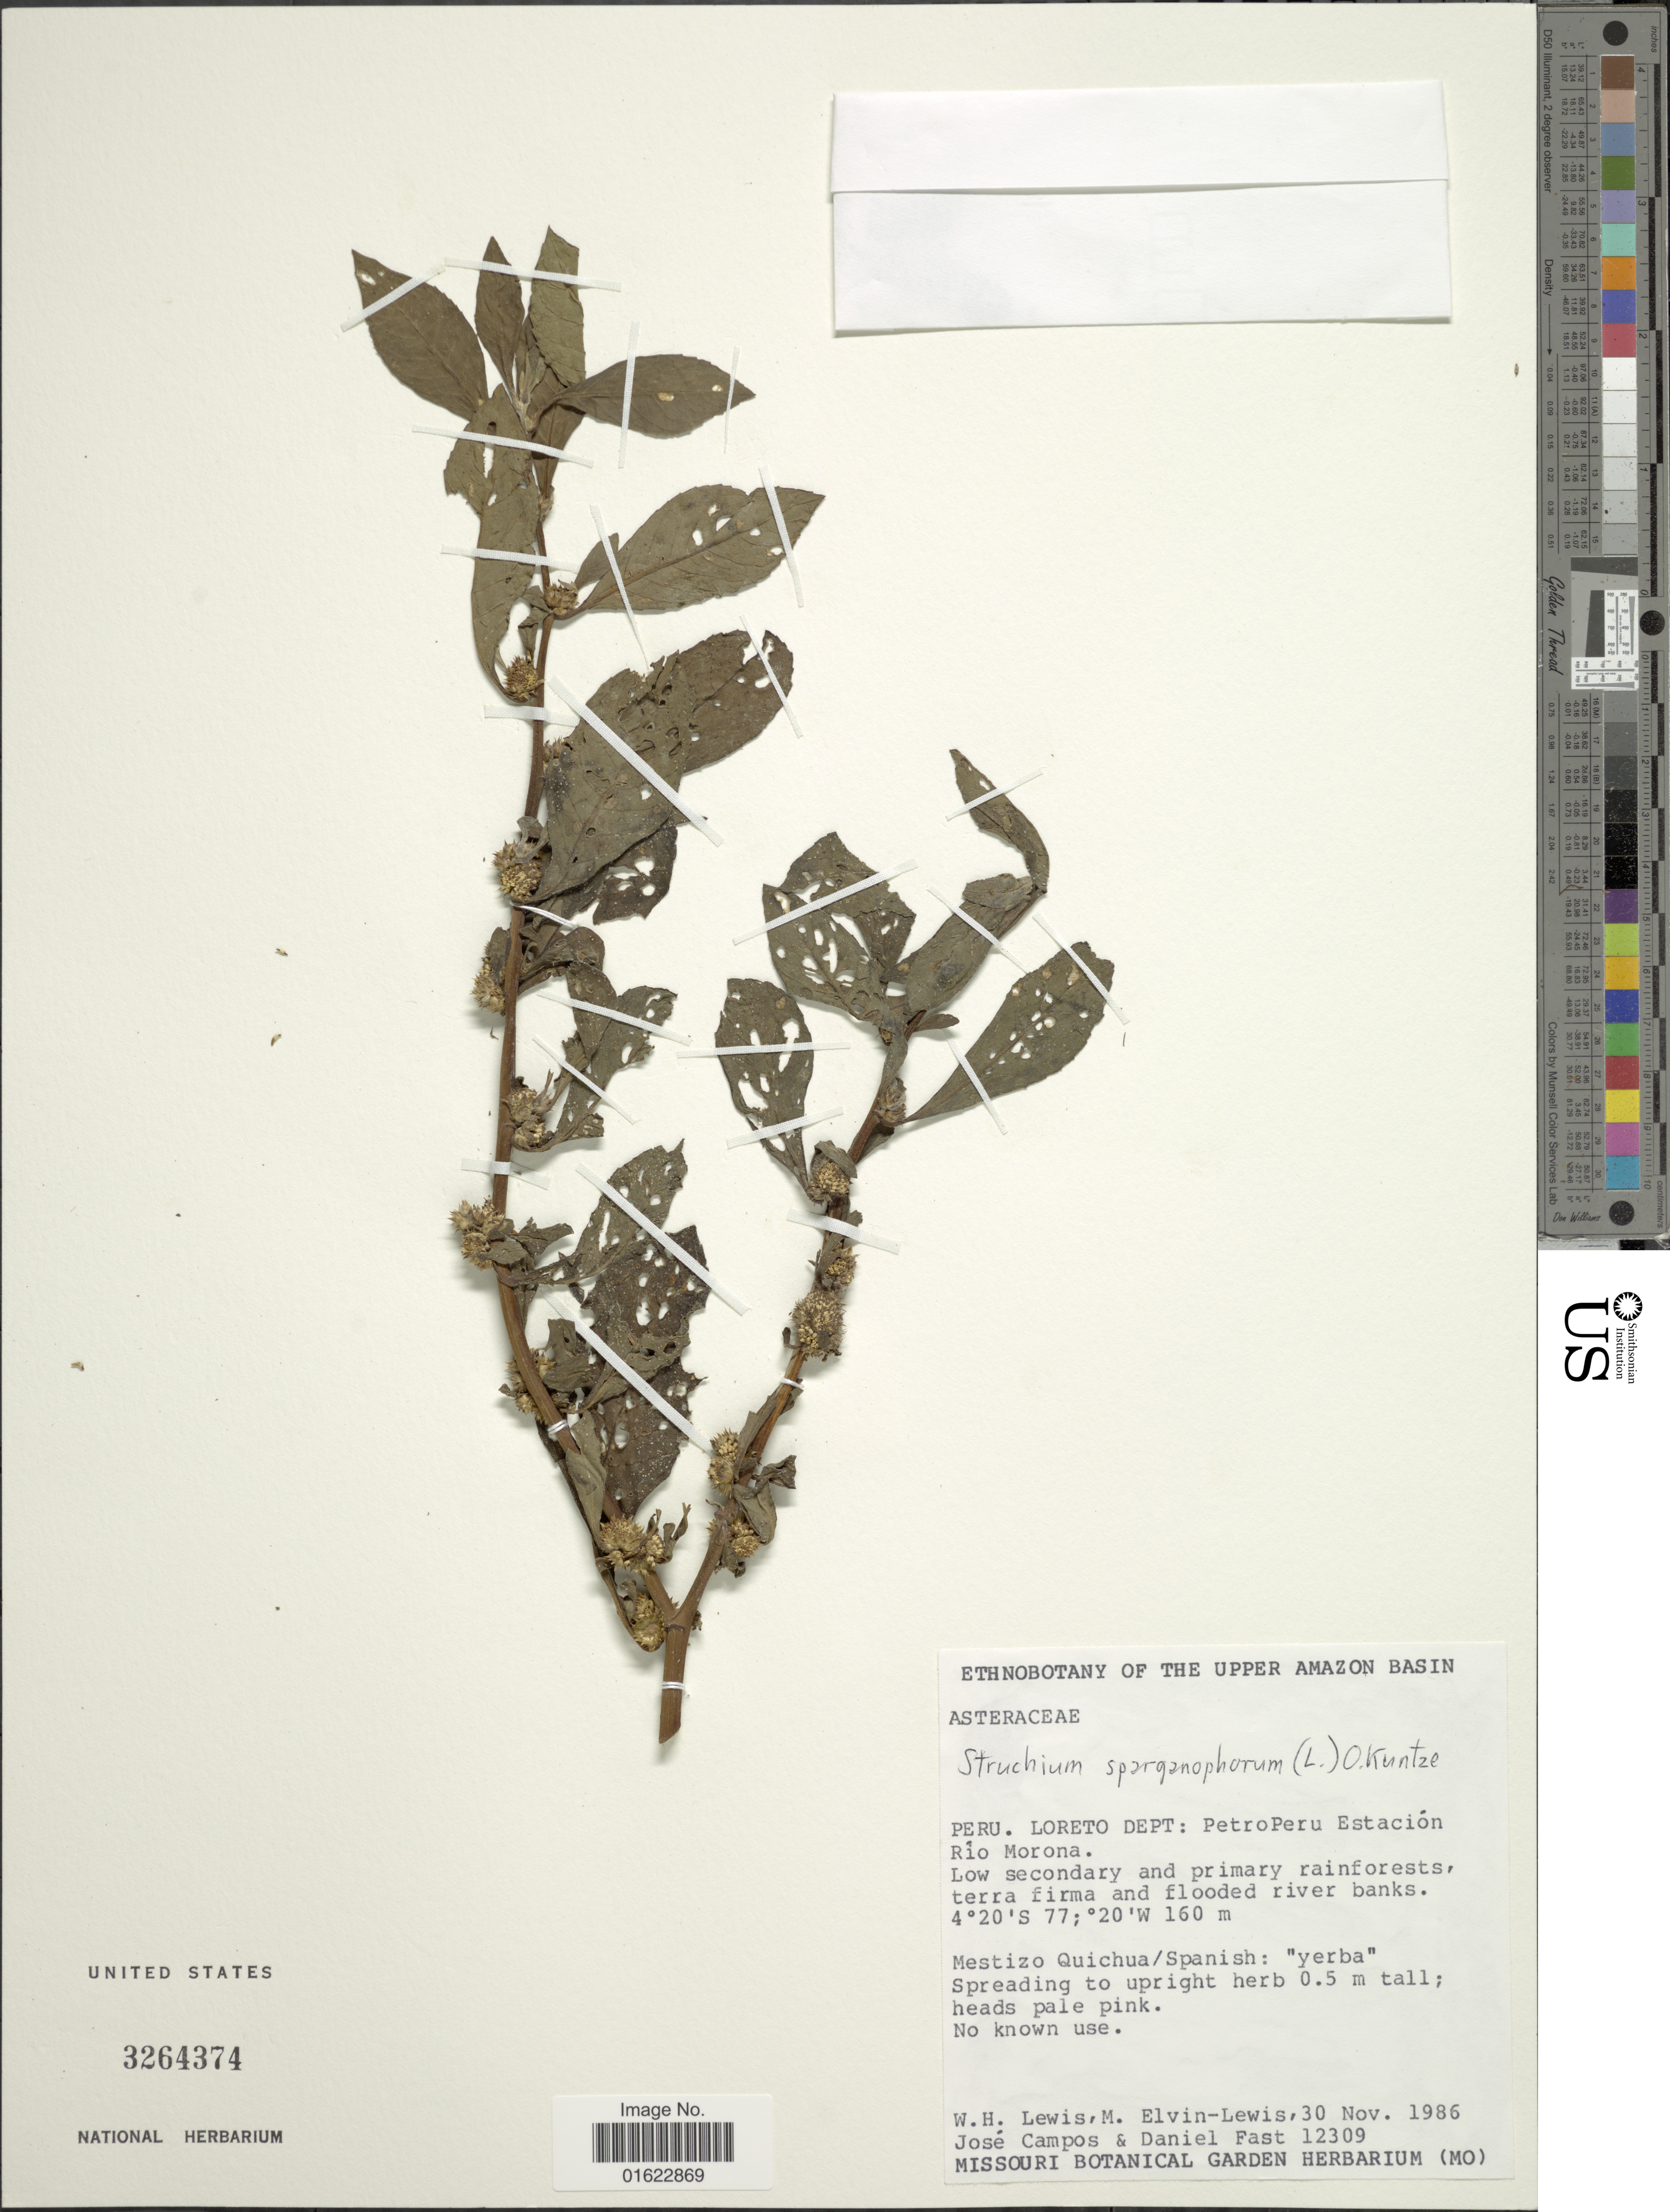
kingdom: Plantae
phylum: Tracheophyta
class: Magnoliopsida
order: Asterales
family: Asteraceae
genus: Struchium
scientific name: Struchium sparganophorum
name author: (L.) Kuntze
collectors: W. H. Lewis, M. Elvin-Lewis, J. Campos & D. Fast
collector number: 12309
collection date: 1986-11-30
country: Peru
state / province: Loreto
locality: Peru. Loreto Dept: PetroPeru Estacion Rio Morona.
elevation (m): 160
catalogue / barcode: US 3264374